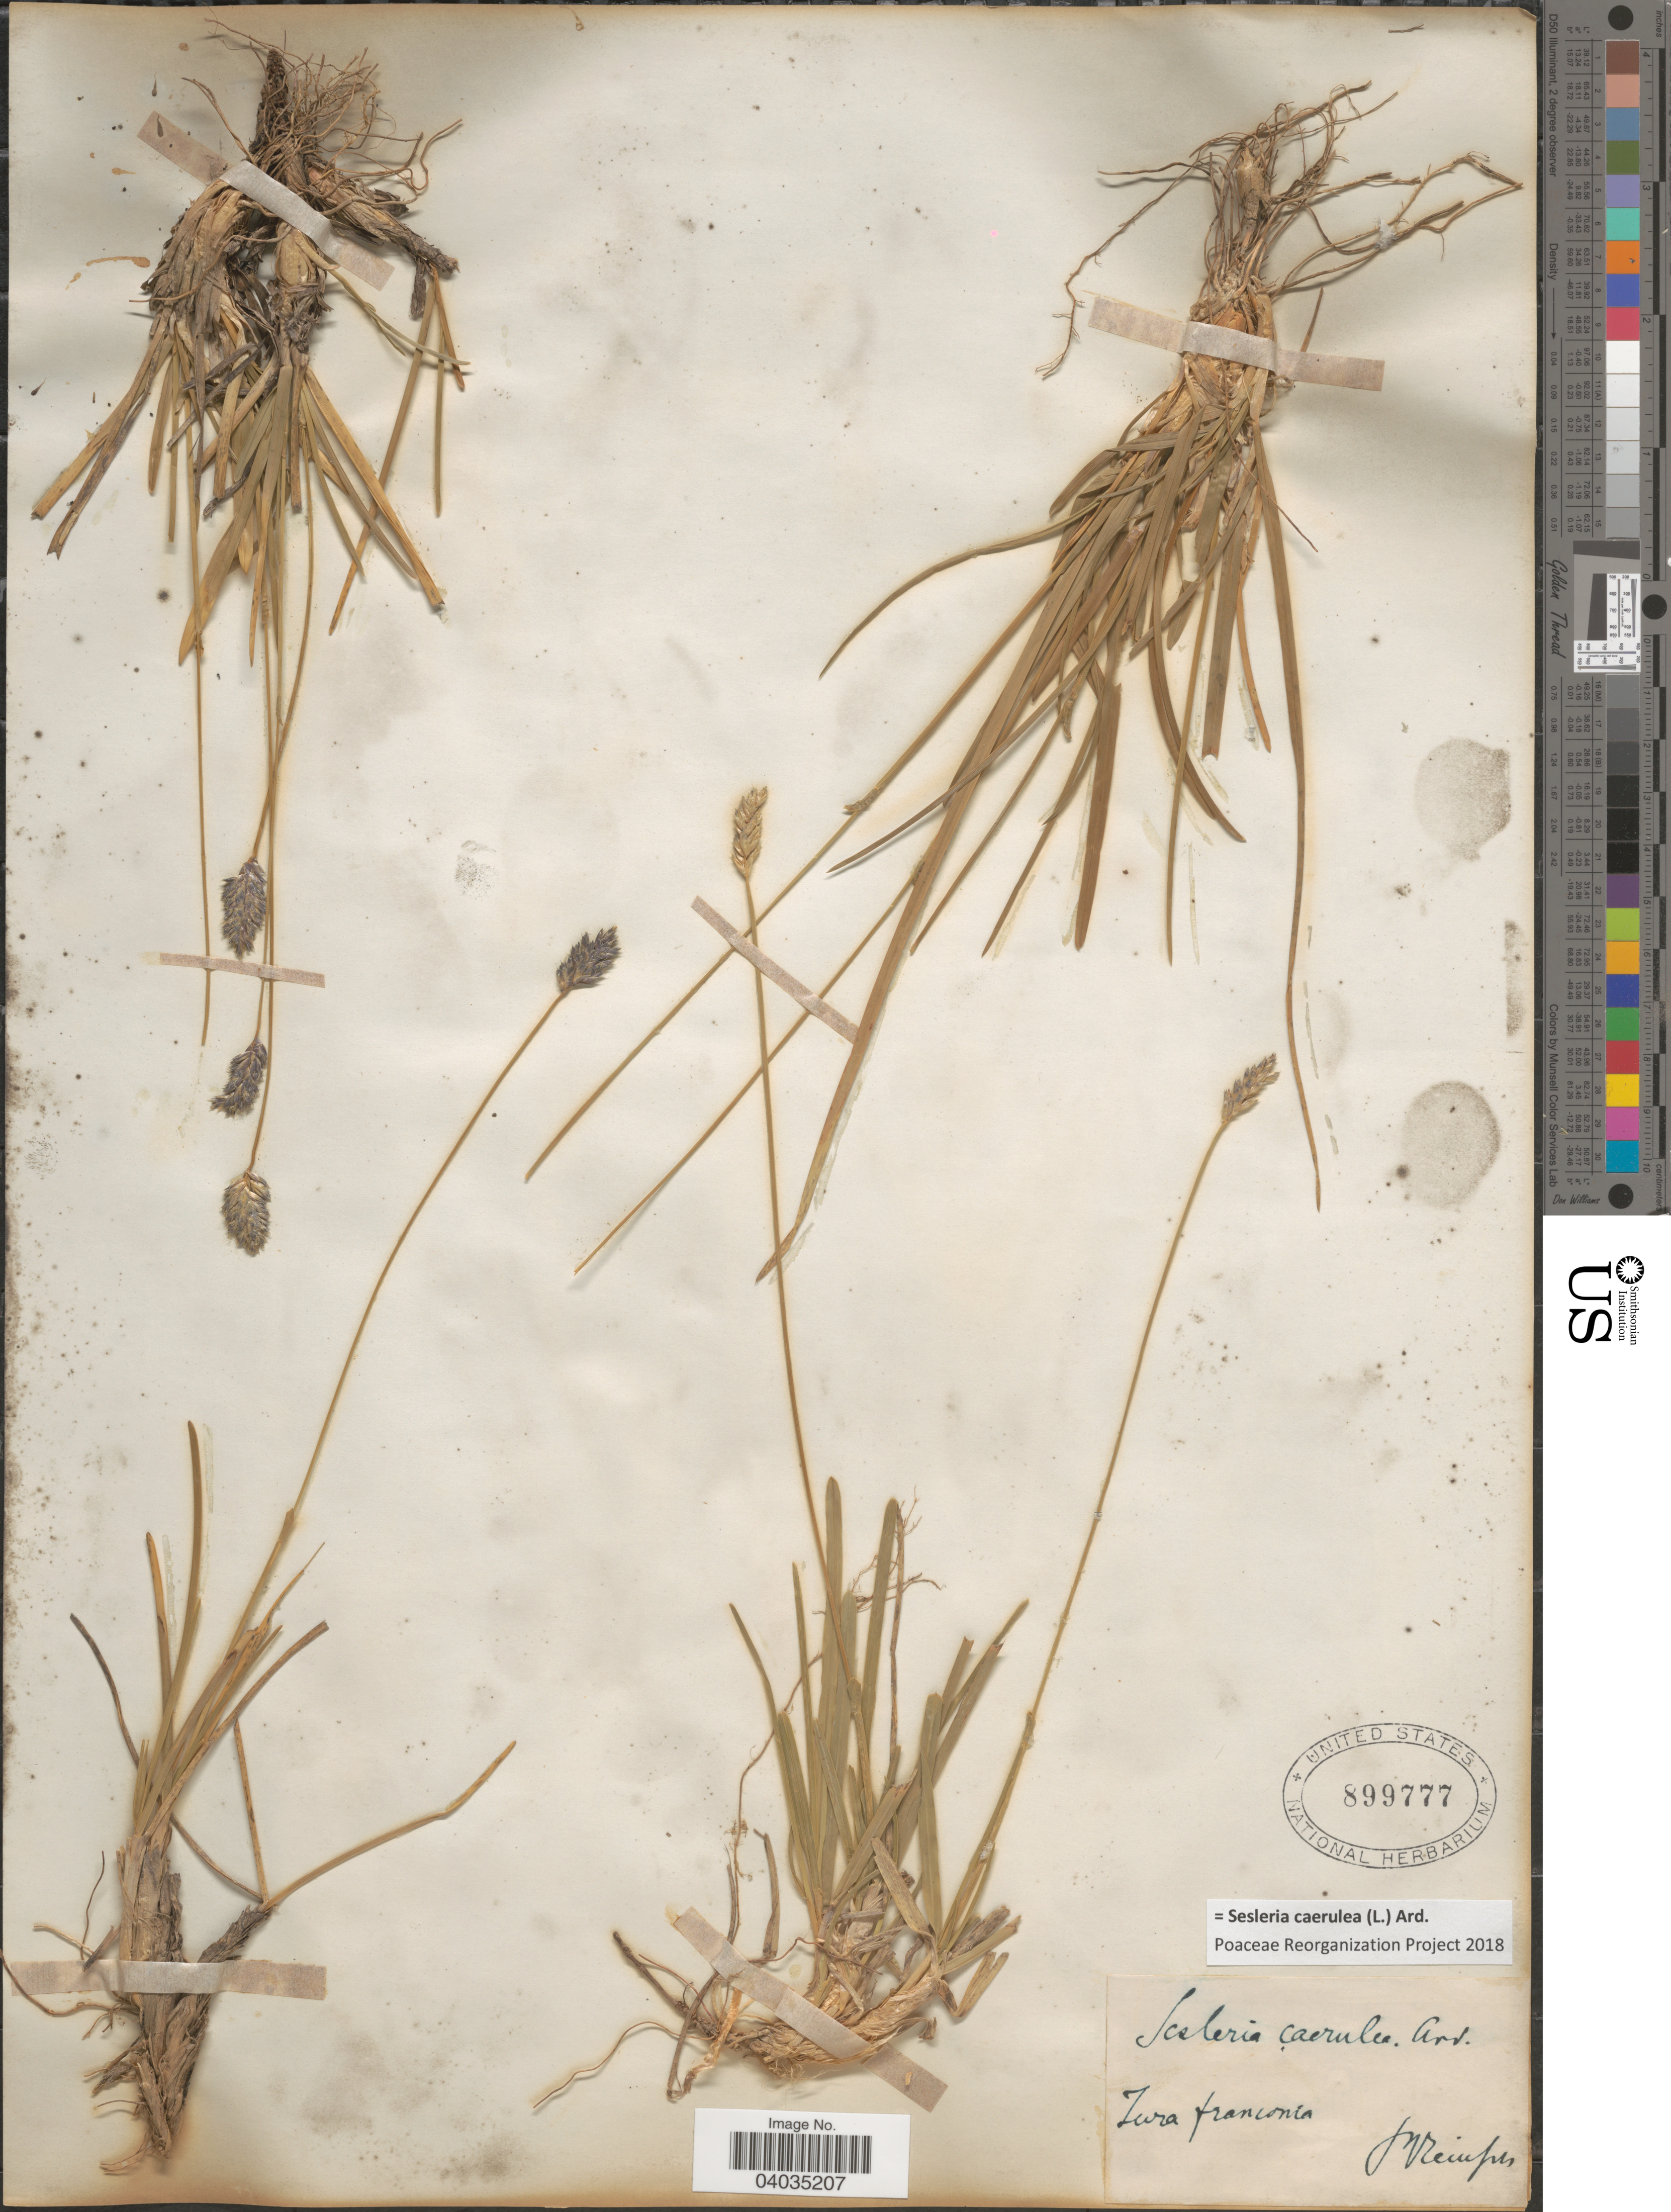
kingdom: Plantae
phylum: Tracheophyta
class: Liliopsida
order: Poales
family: Poaceae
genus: Sesleria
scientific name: Sesleria caerulea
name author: (L.) Ard.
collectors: P. Reinsch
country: Germany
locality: Jura franconia.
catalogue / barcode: US 899777